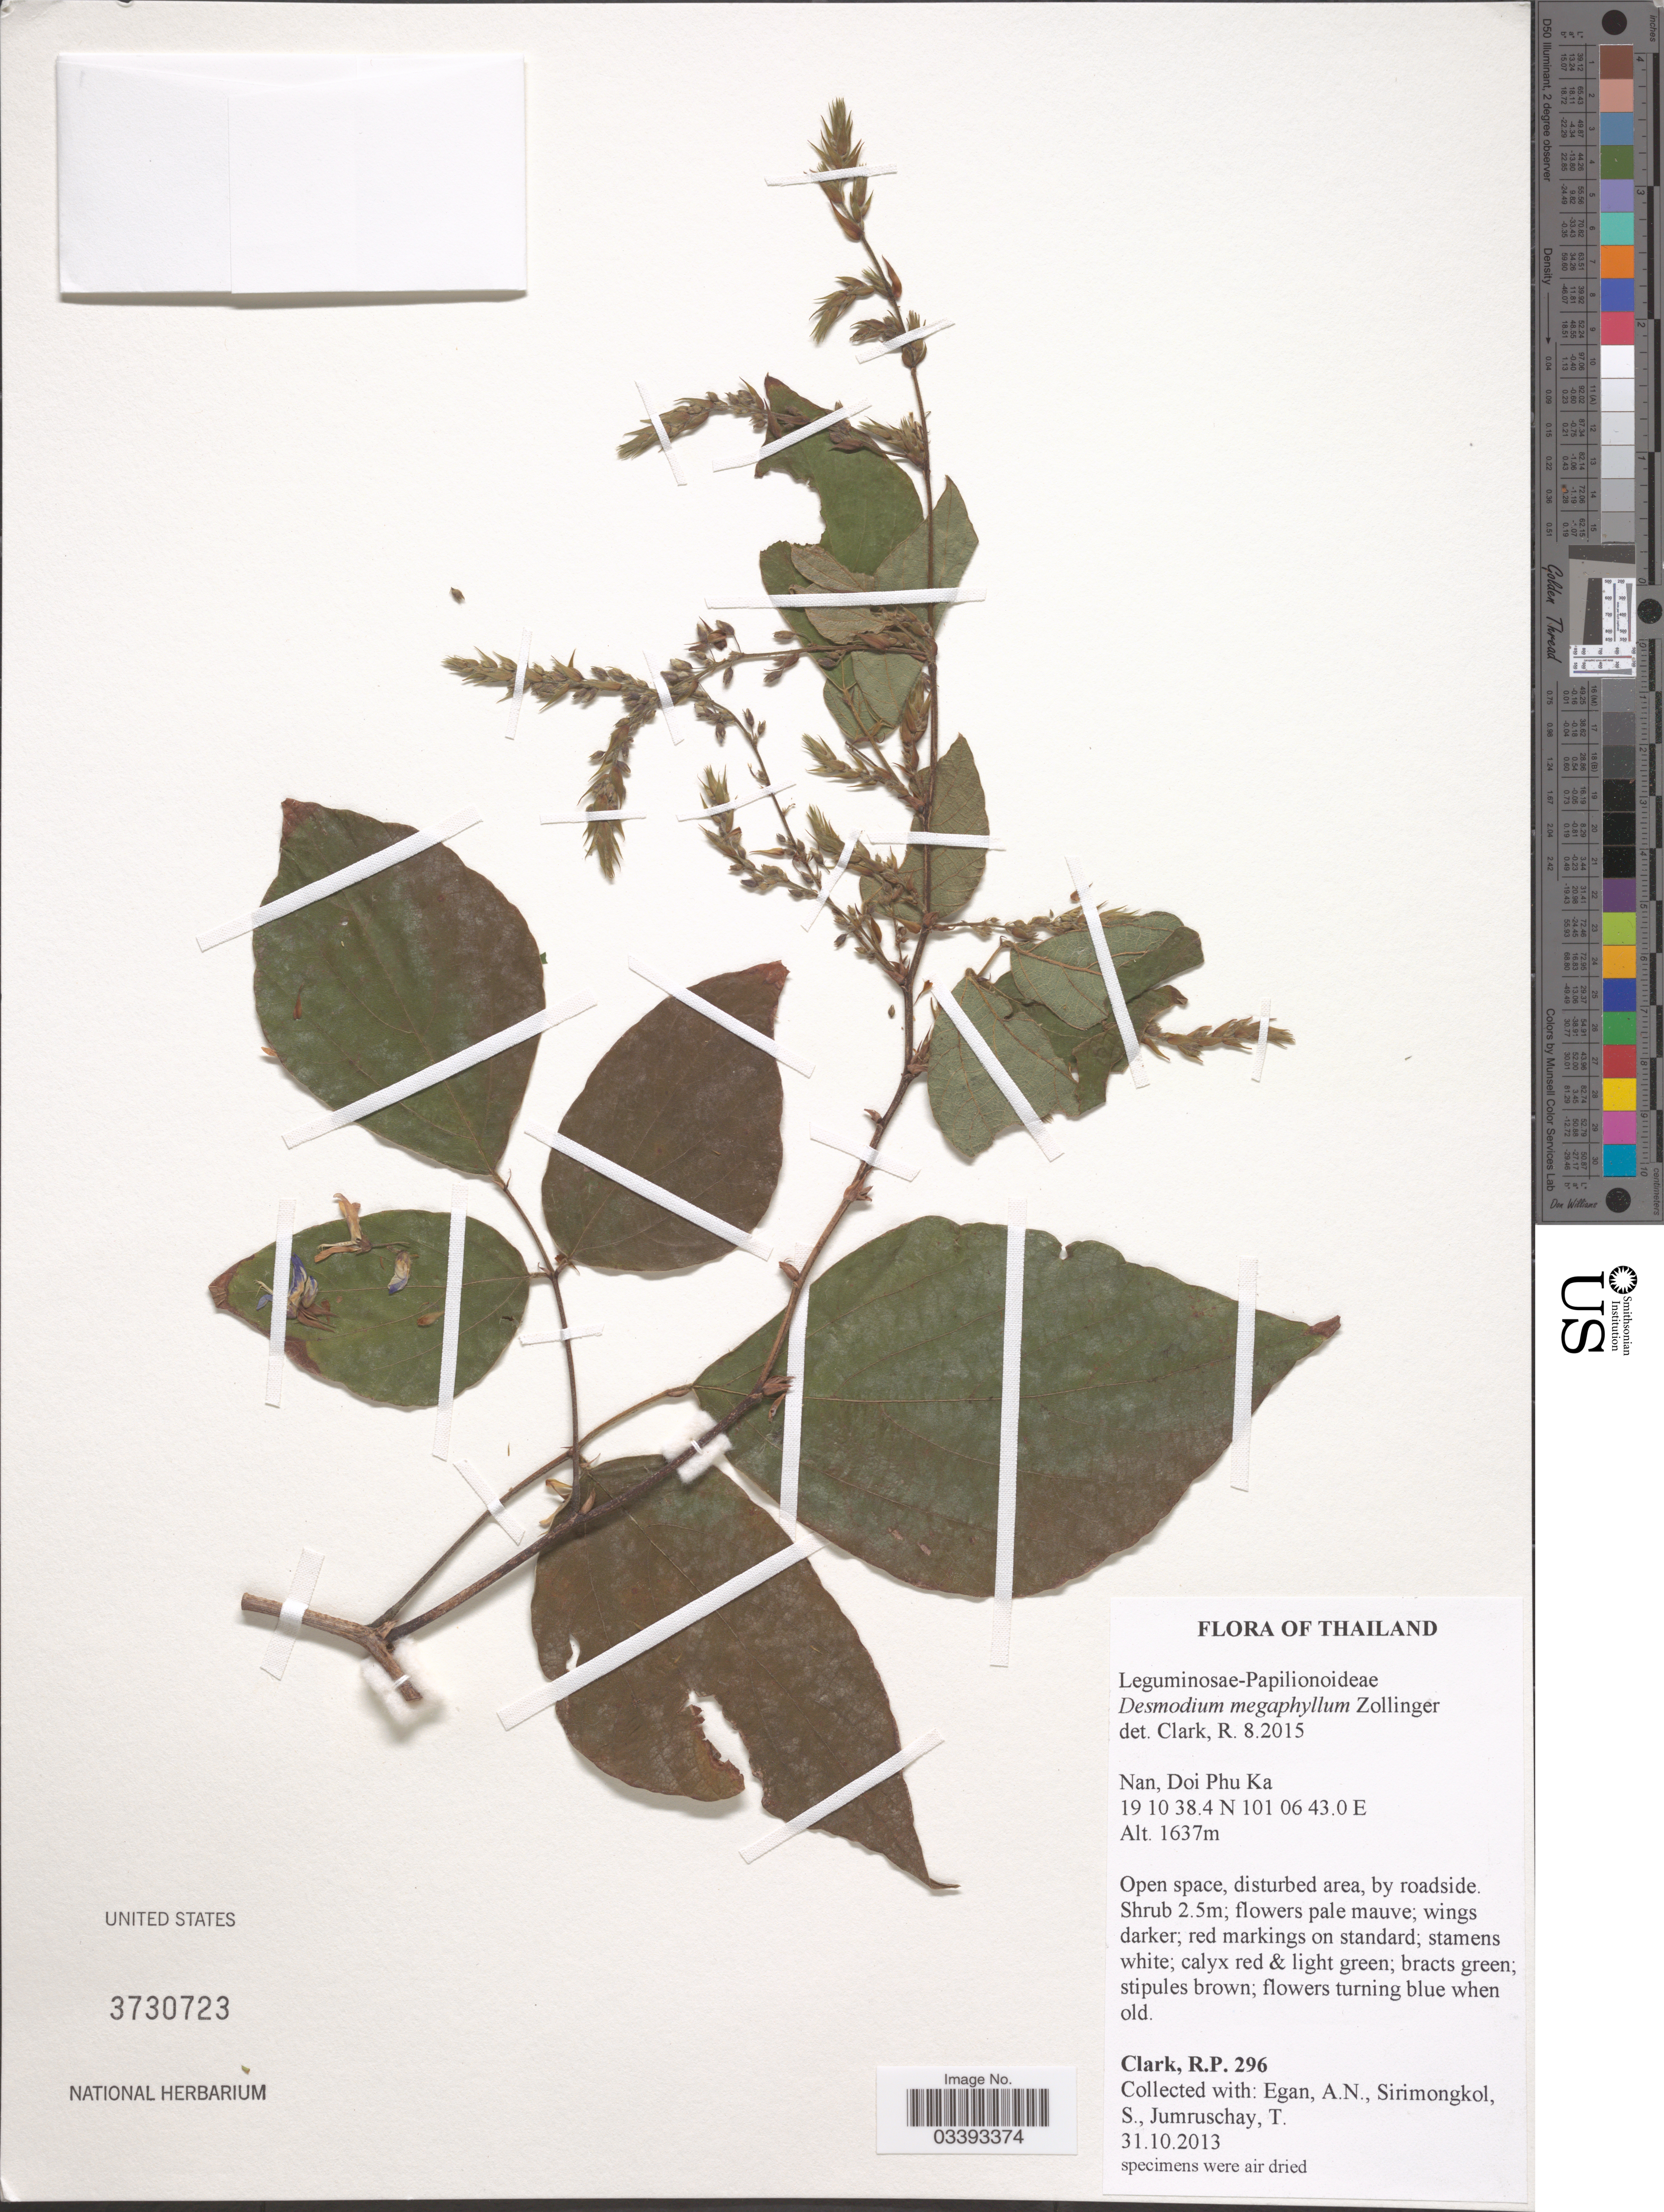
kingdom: Plantae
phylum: Tracheophyta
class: Magnoliopsida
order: Fabales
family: Fabaceae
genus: Puhuaea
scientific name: Puhuaea megaphylla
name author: (Zoll. & Moritzi) H. Ohashi & K. Ohashi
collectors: R. P. Clark, A. N. Egan, S. Sirimongkol & T. Jumruschay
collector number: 296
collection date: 2013-10-31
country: Thailand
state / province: Nan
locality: Doi Phu Ka.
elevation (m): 1637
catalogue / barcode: US 3730723